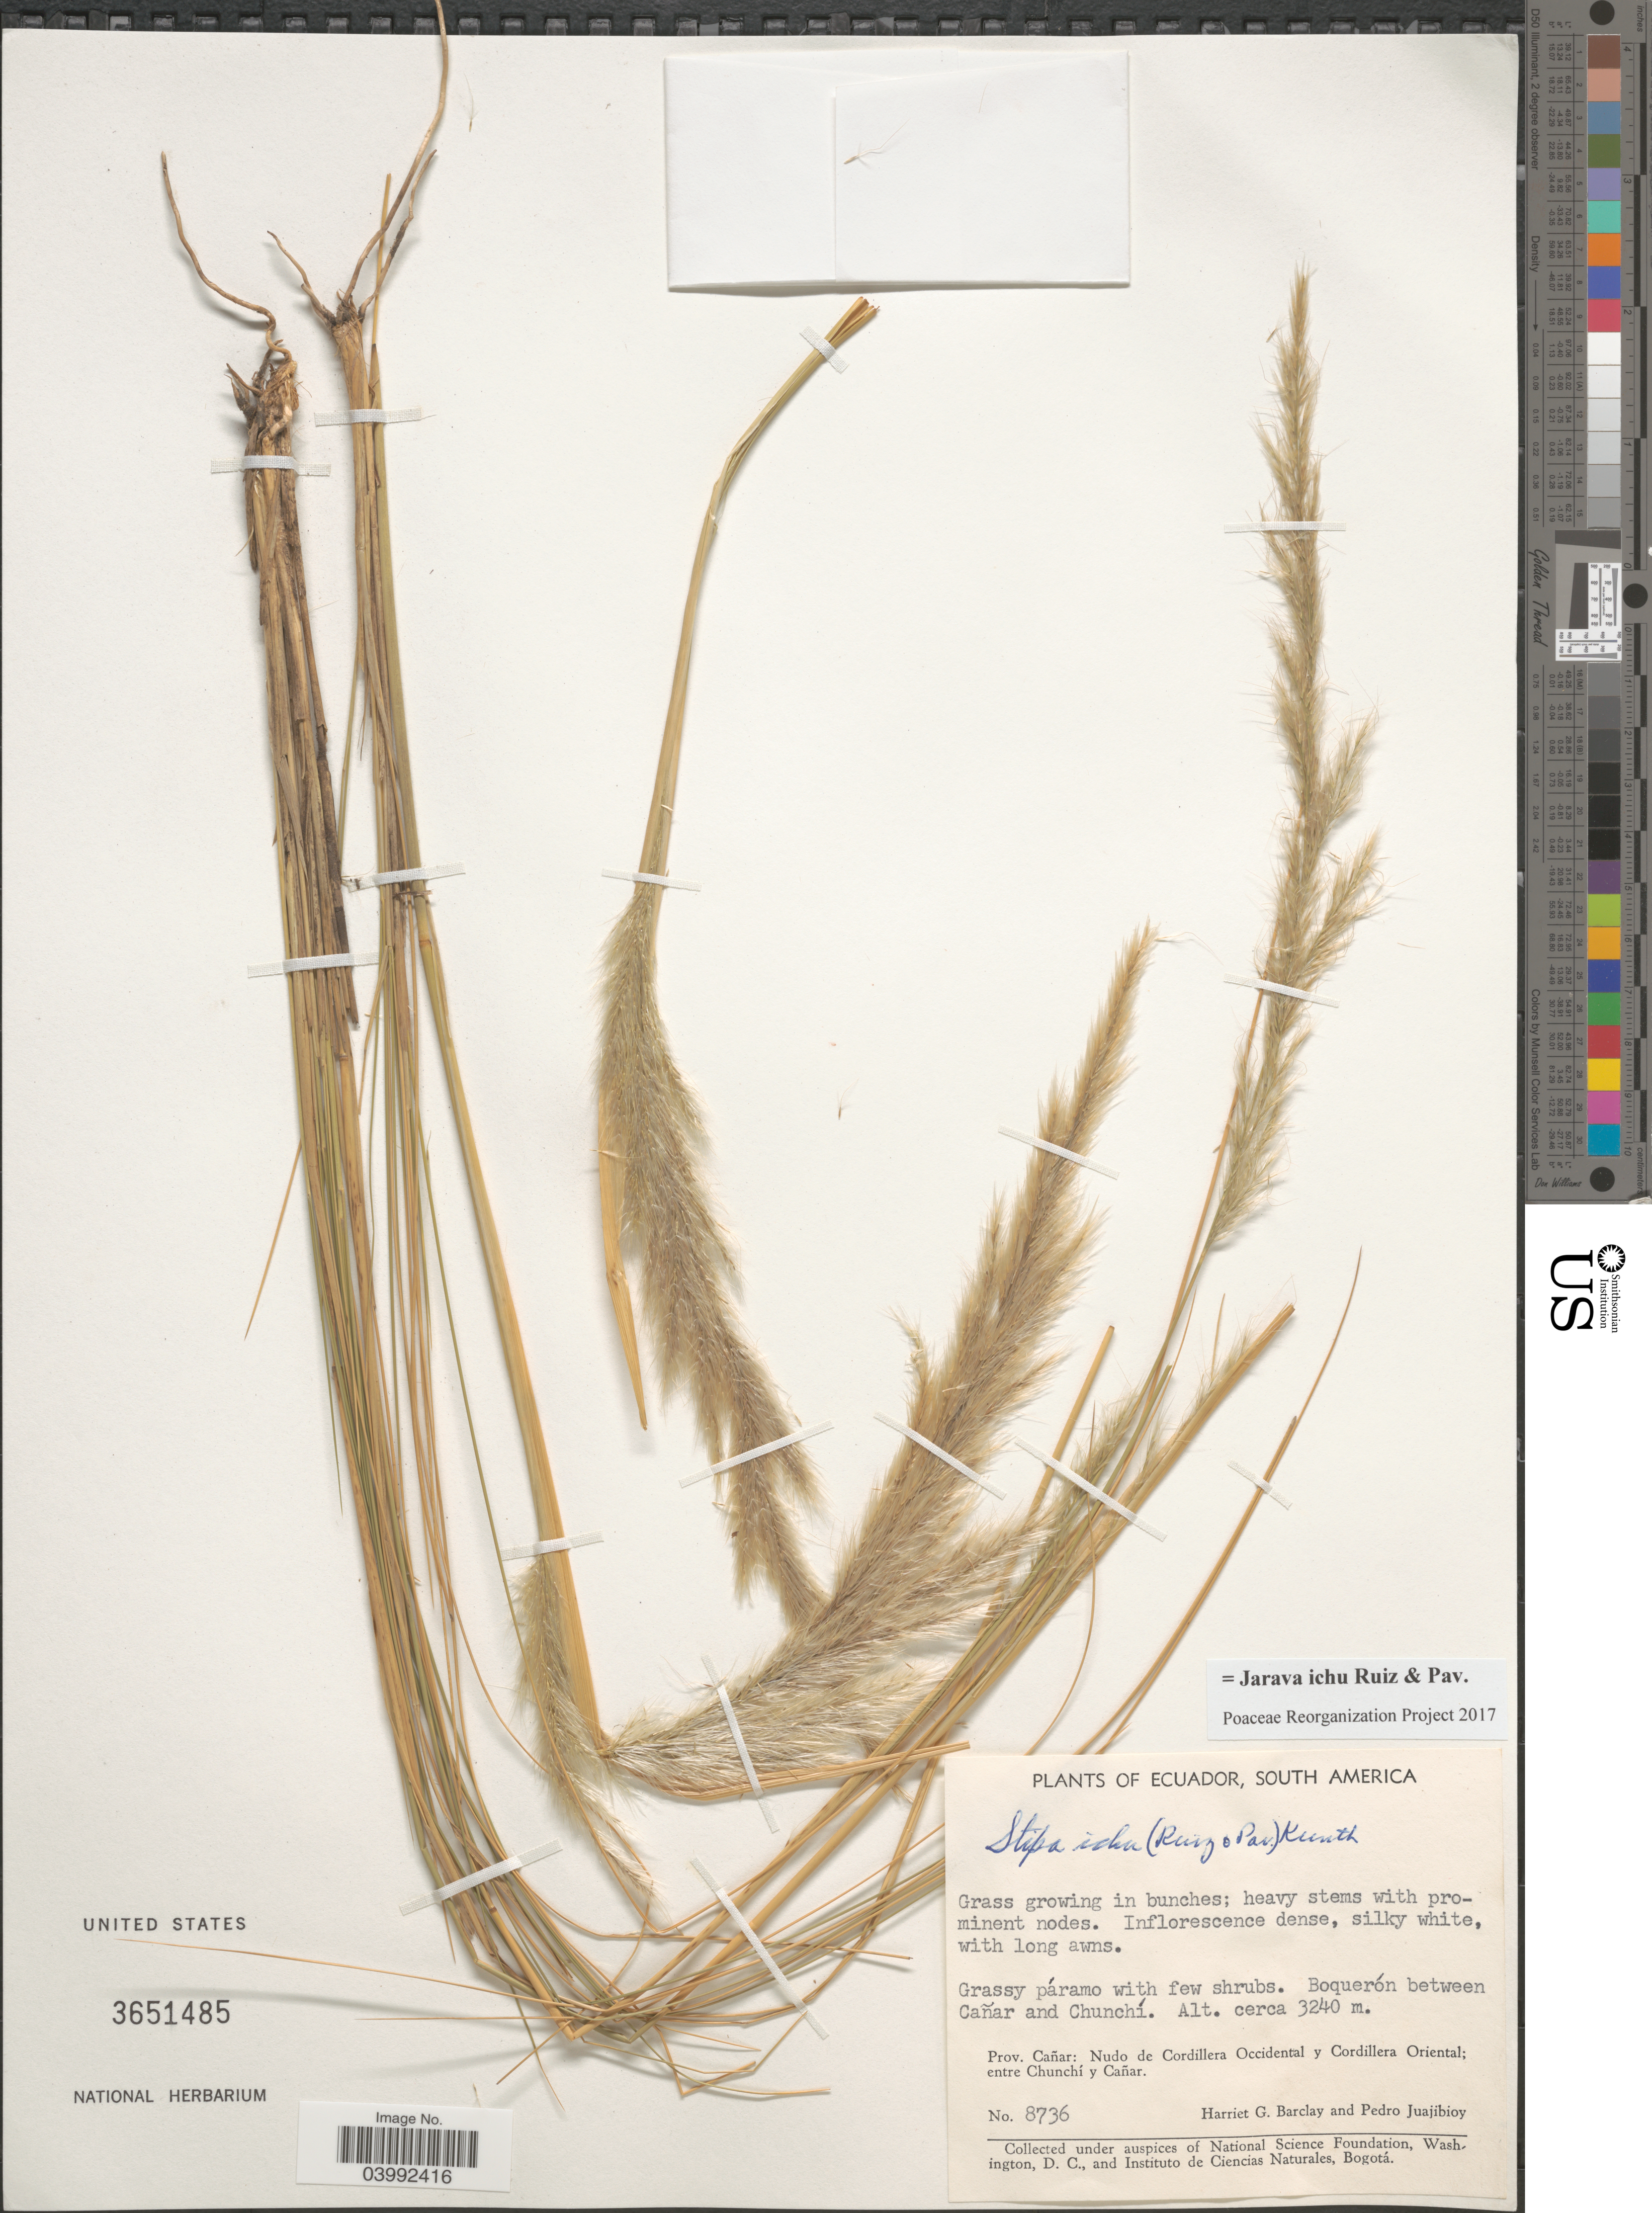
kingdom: Plantae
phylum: Tracheophyta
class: Liliopsida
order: Poales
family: Poaceae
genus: Jarava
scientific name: Jarava ichu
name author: Ruiz & Pav.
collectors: H. G. Barclay & P. Juajibioy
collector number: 8736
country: Ecuador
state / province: Cañar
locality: Boquerón between Cañar and Chunchí. Nudo de Cordillera Occidental y Cordillera Oriental; entre Chunchí y Cañar.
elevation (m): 3240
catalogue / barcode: US 3651485